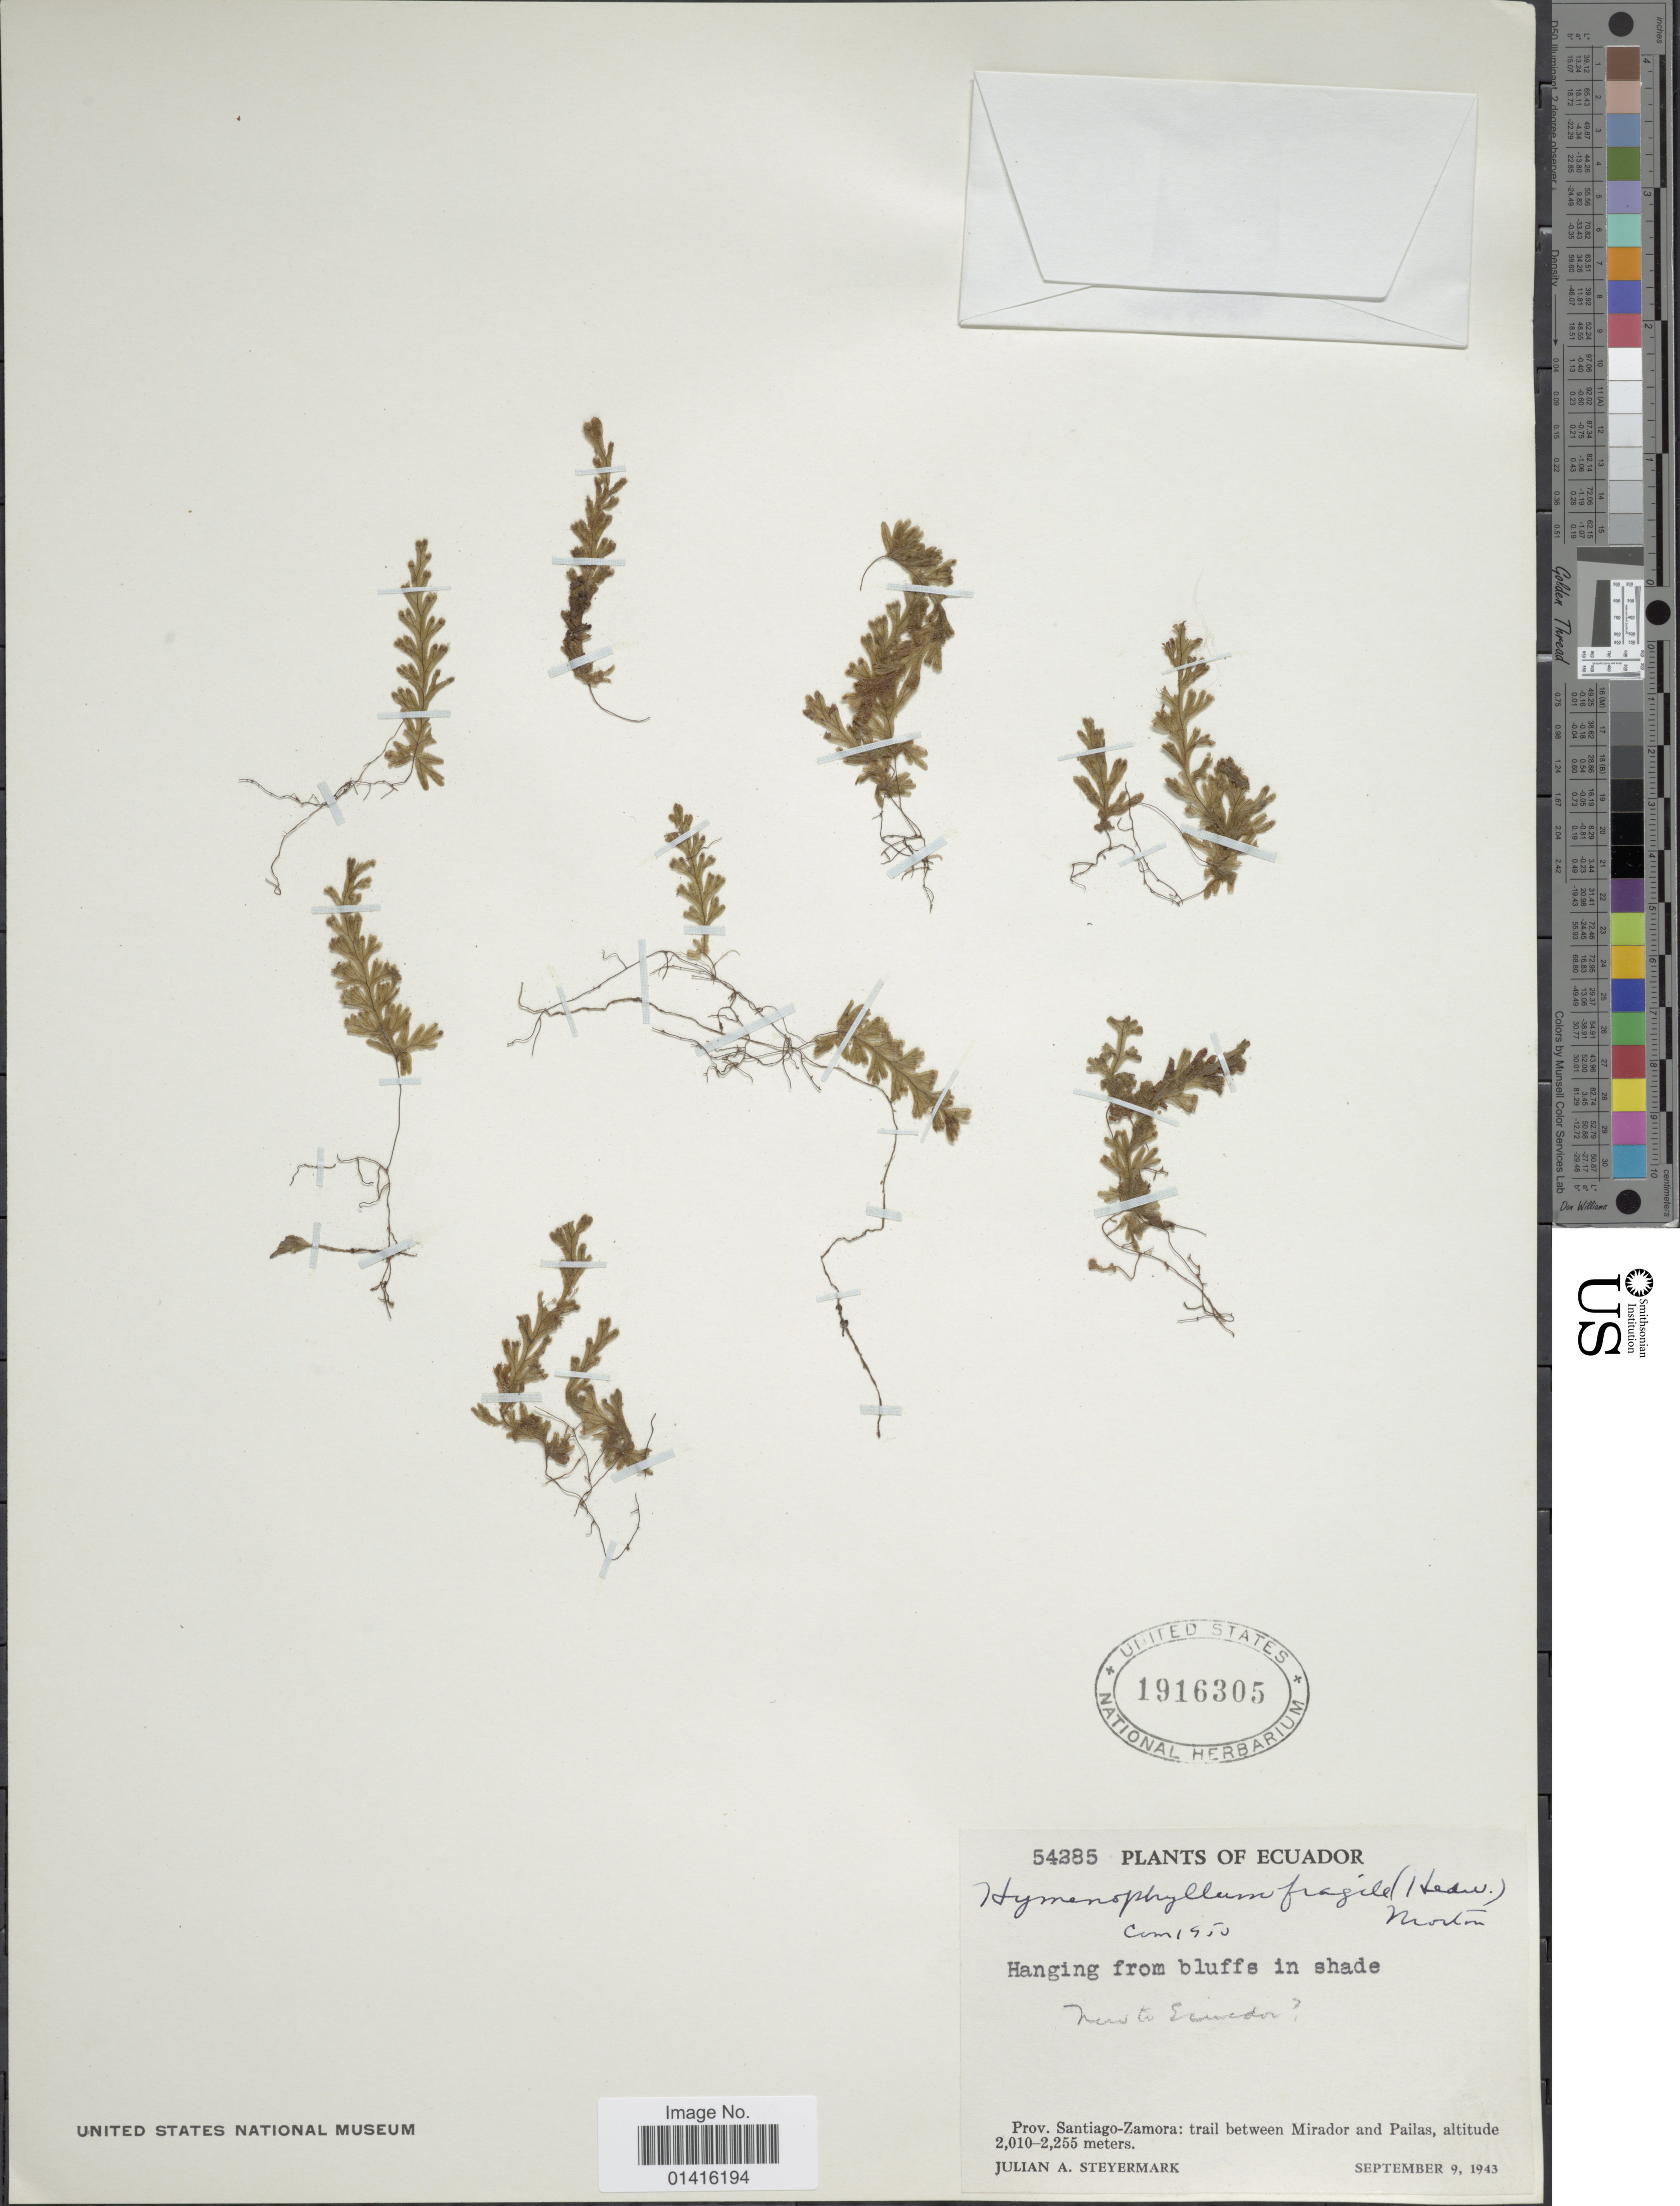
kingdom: Plantae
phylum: Tracheophyta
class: Polypodiopsida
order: Hymenophyllales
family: Hymenophyllaceae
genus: Hymenophyllum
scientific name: Hymenophyllum fragile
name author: (Hedw.) C.V. Morton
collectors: J. Steyermark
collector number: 54285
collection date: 1943-09-09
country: Ecuador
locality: Prov. Santiago-Zamora: trail between Mirador and Pailas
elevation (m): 2010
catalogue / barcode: US 1916305